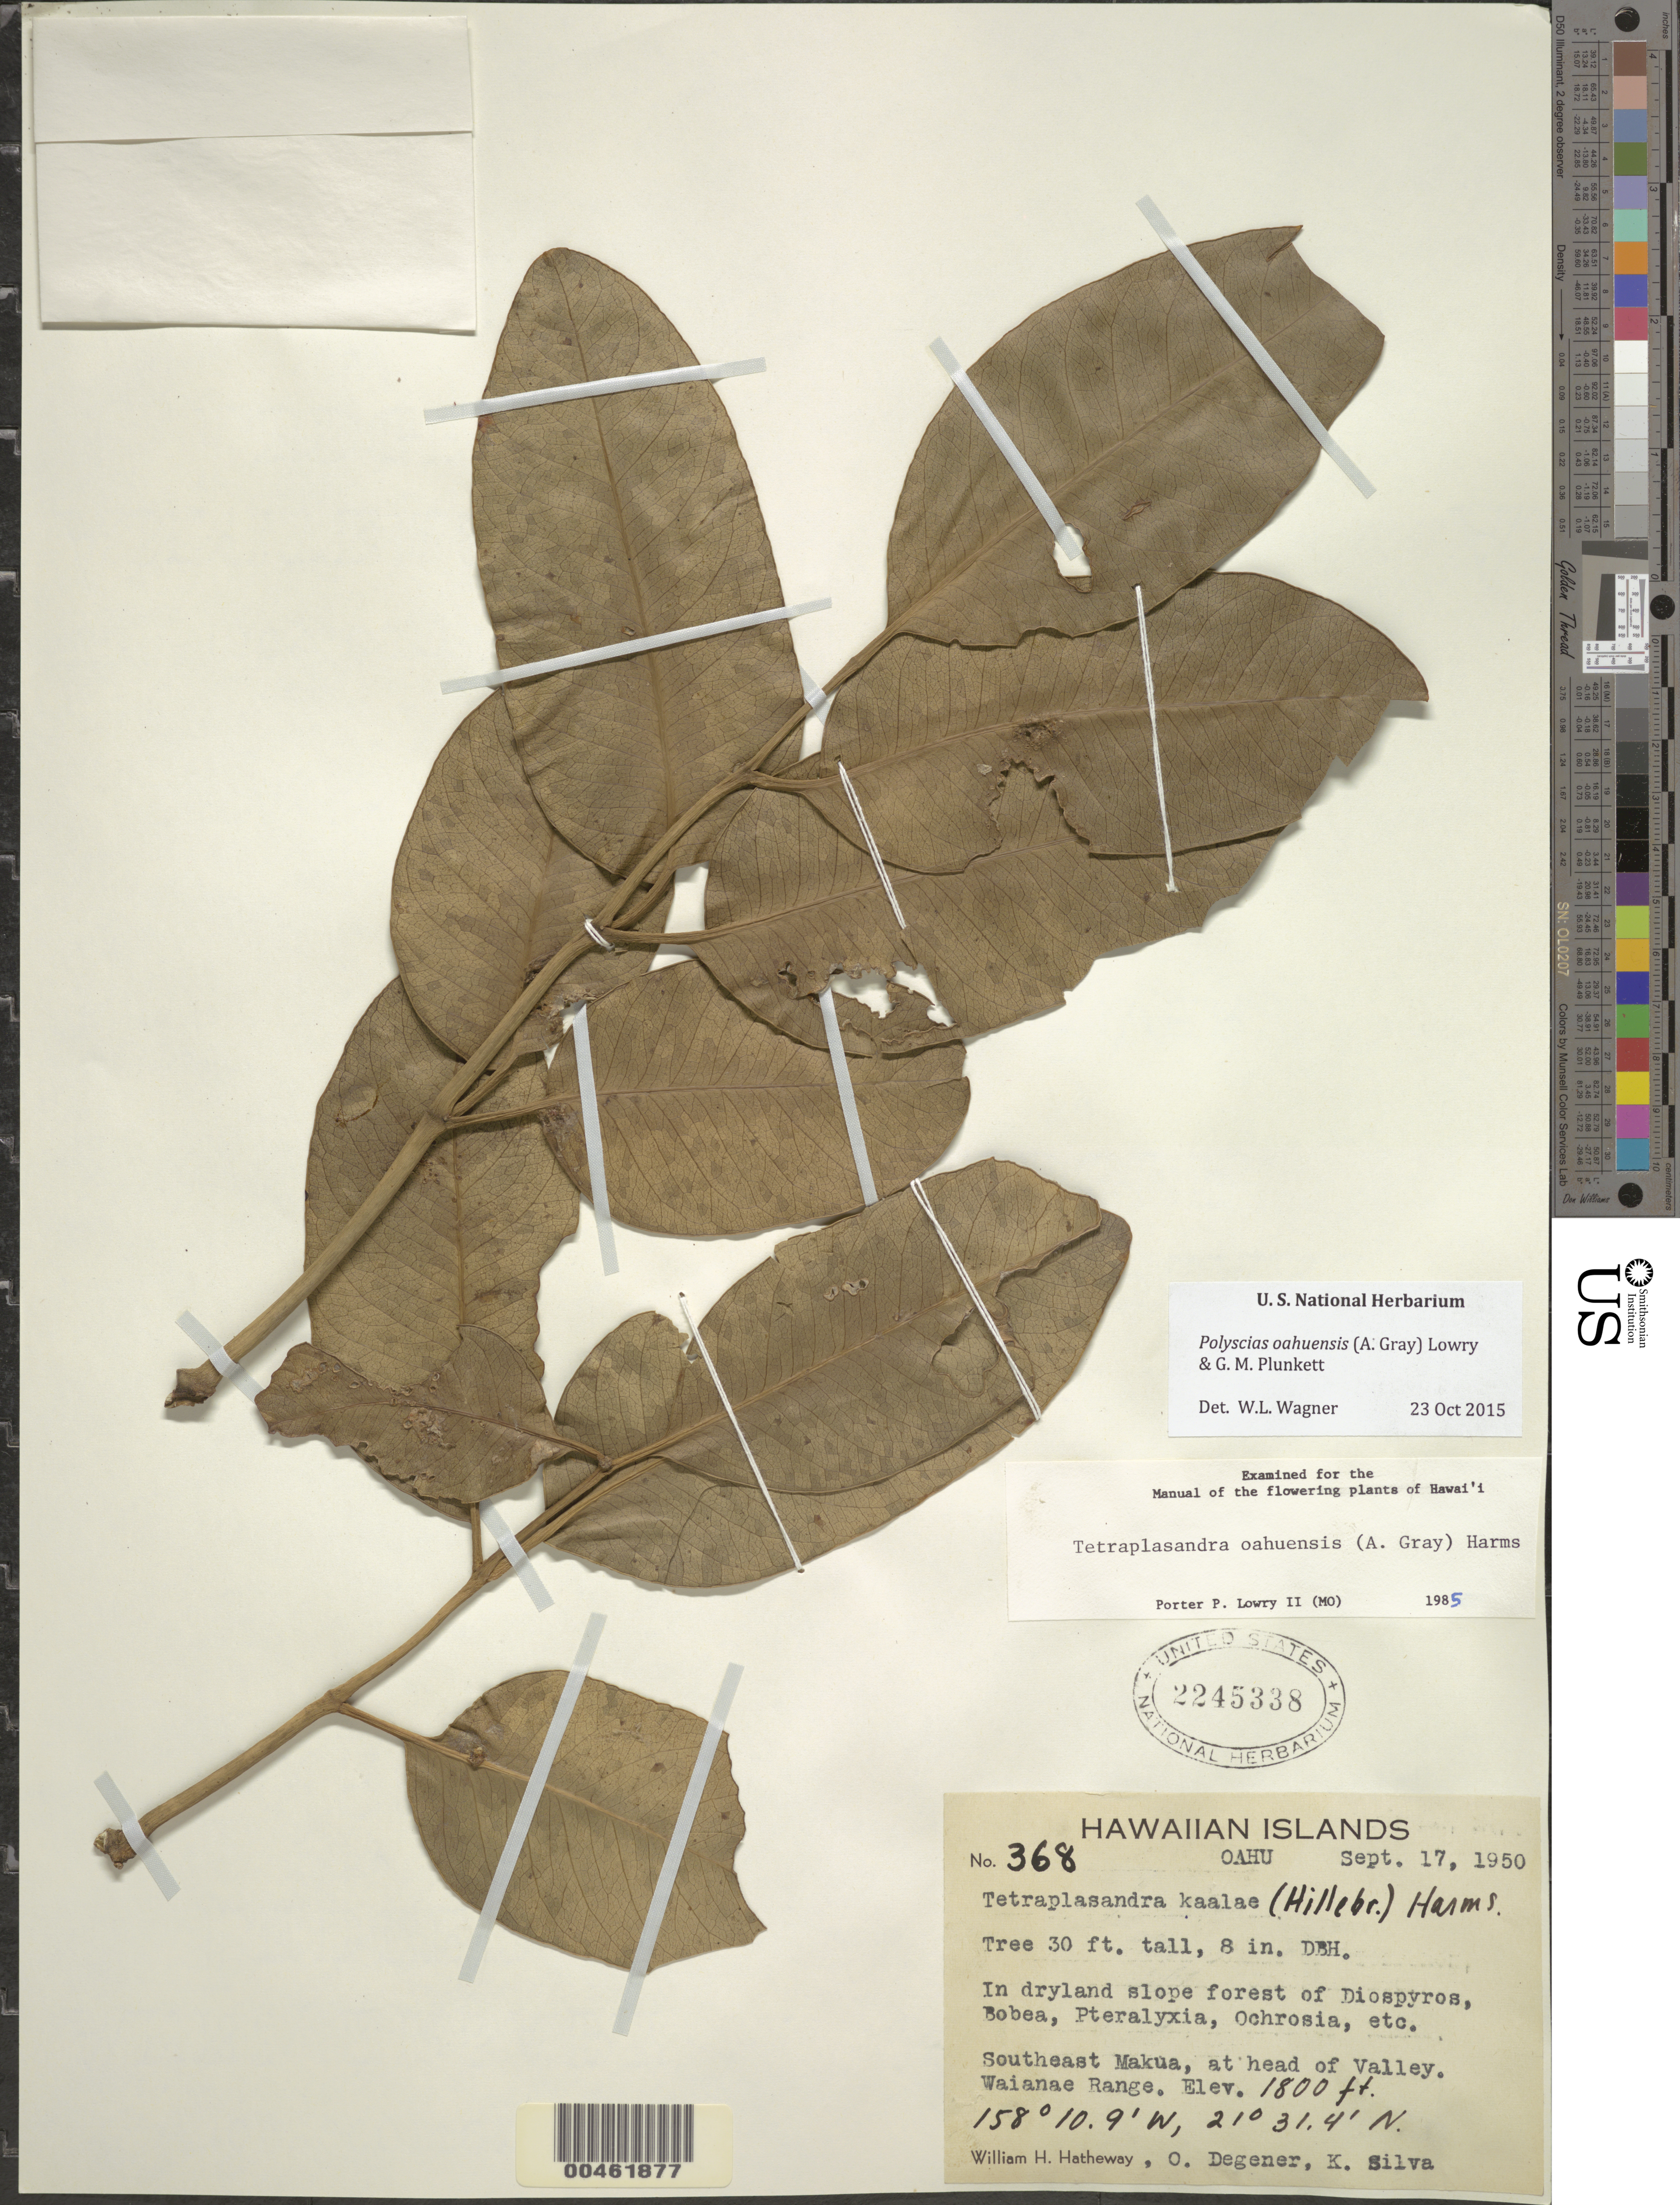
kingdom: Plantae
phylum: Tracheophyta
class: Magnoliopsida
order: Apiales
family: Araliaceae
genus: Polyscias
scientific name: Polyscias oahuensis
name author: (A. Gray) Lowry & G. M. Plunkett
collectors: W. H. Hatheway, O. Degener & K. Silva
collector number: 368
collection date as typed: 17 Sep 1950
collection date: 1950-09-17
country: United States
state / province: Hawaii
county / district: Honolulu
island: Oahu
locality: Southeast Makua, at head of Valley, Waianae Range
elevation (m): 549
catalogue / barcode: US 2245338